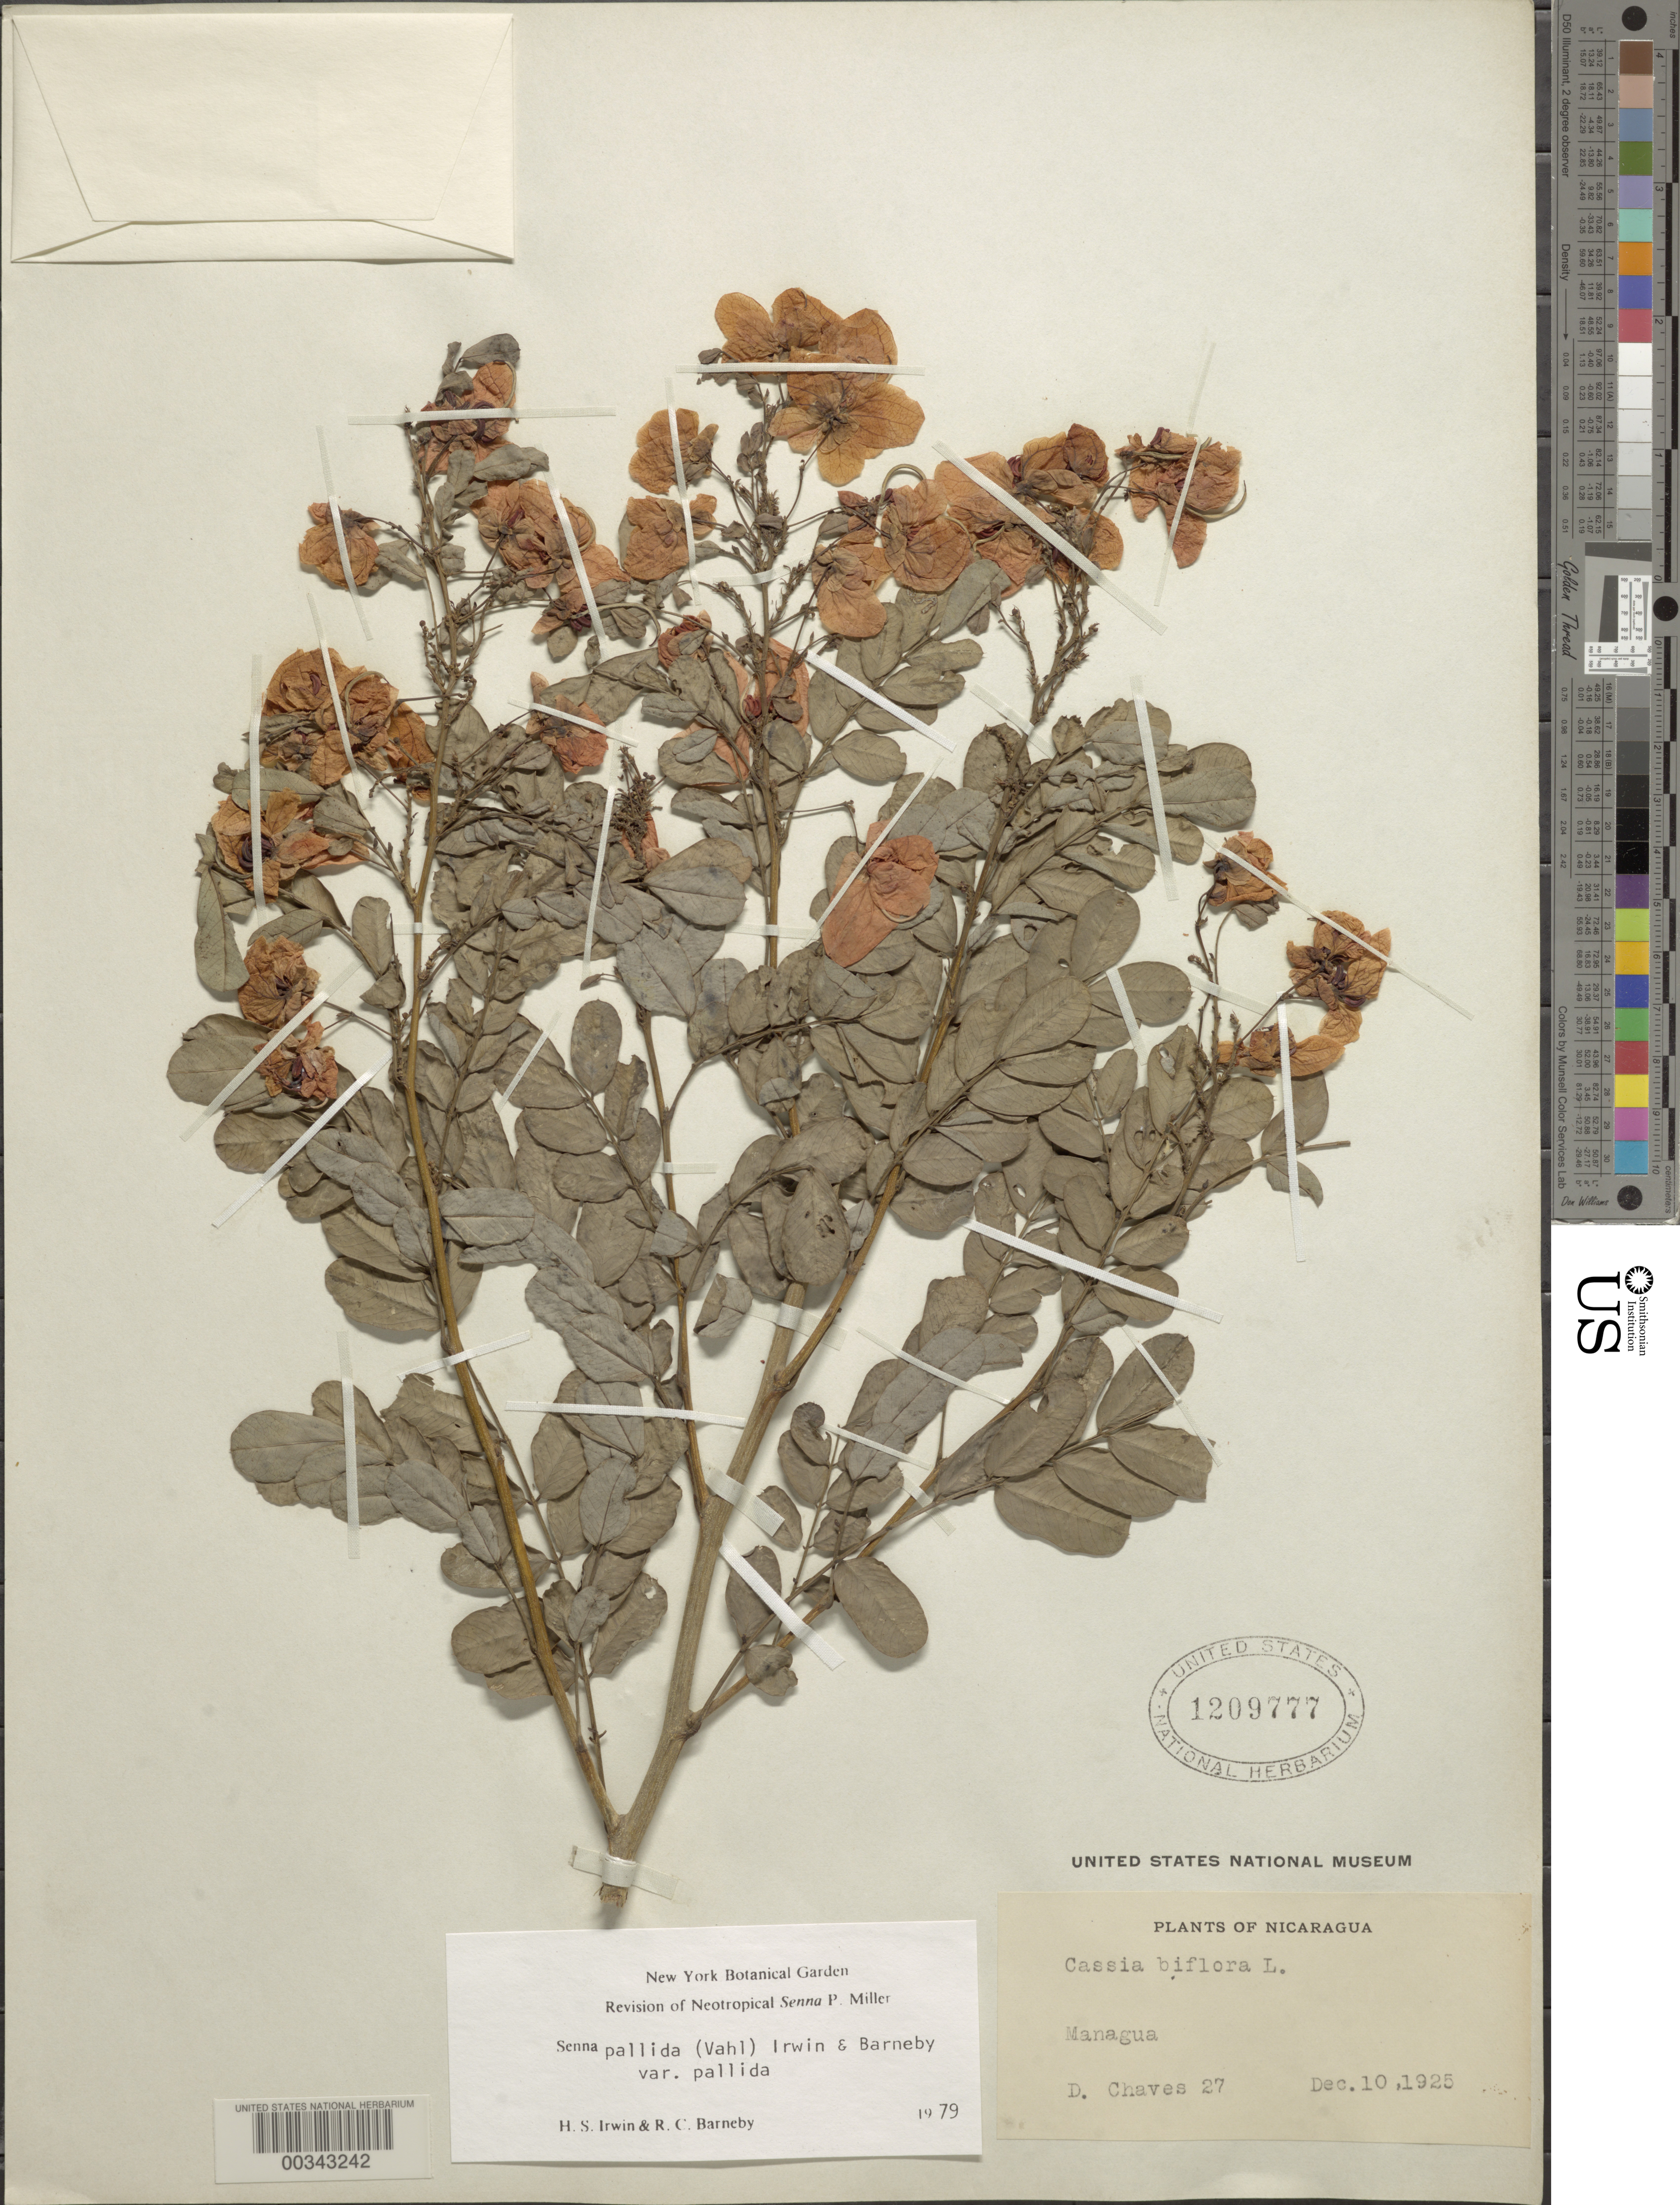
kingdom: Plantae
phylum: Tracheophyta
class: Magnoliopsida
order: Fabales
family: Fabaceae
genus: Senna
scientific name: Senna pallida var. pallida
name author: (Vahl) H.S. Irwin & Barneby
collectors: D. Chaves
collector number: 27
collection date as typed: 10 Dec 1925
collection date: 1925-12-10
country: Nicaragua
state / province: Managua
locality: Managua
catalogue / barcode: US 1209777